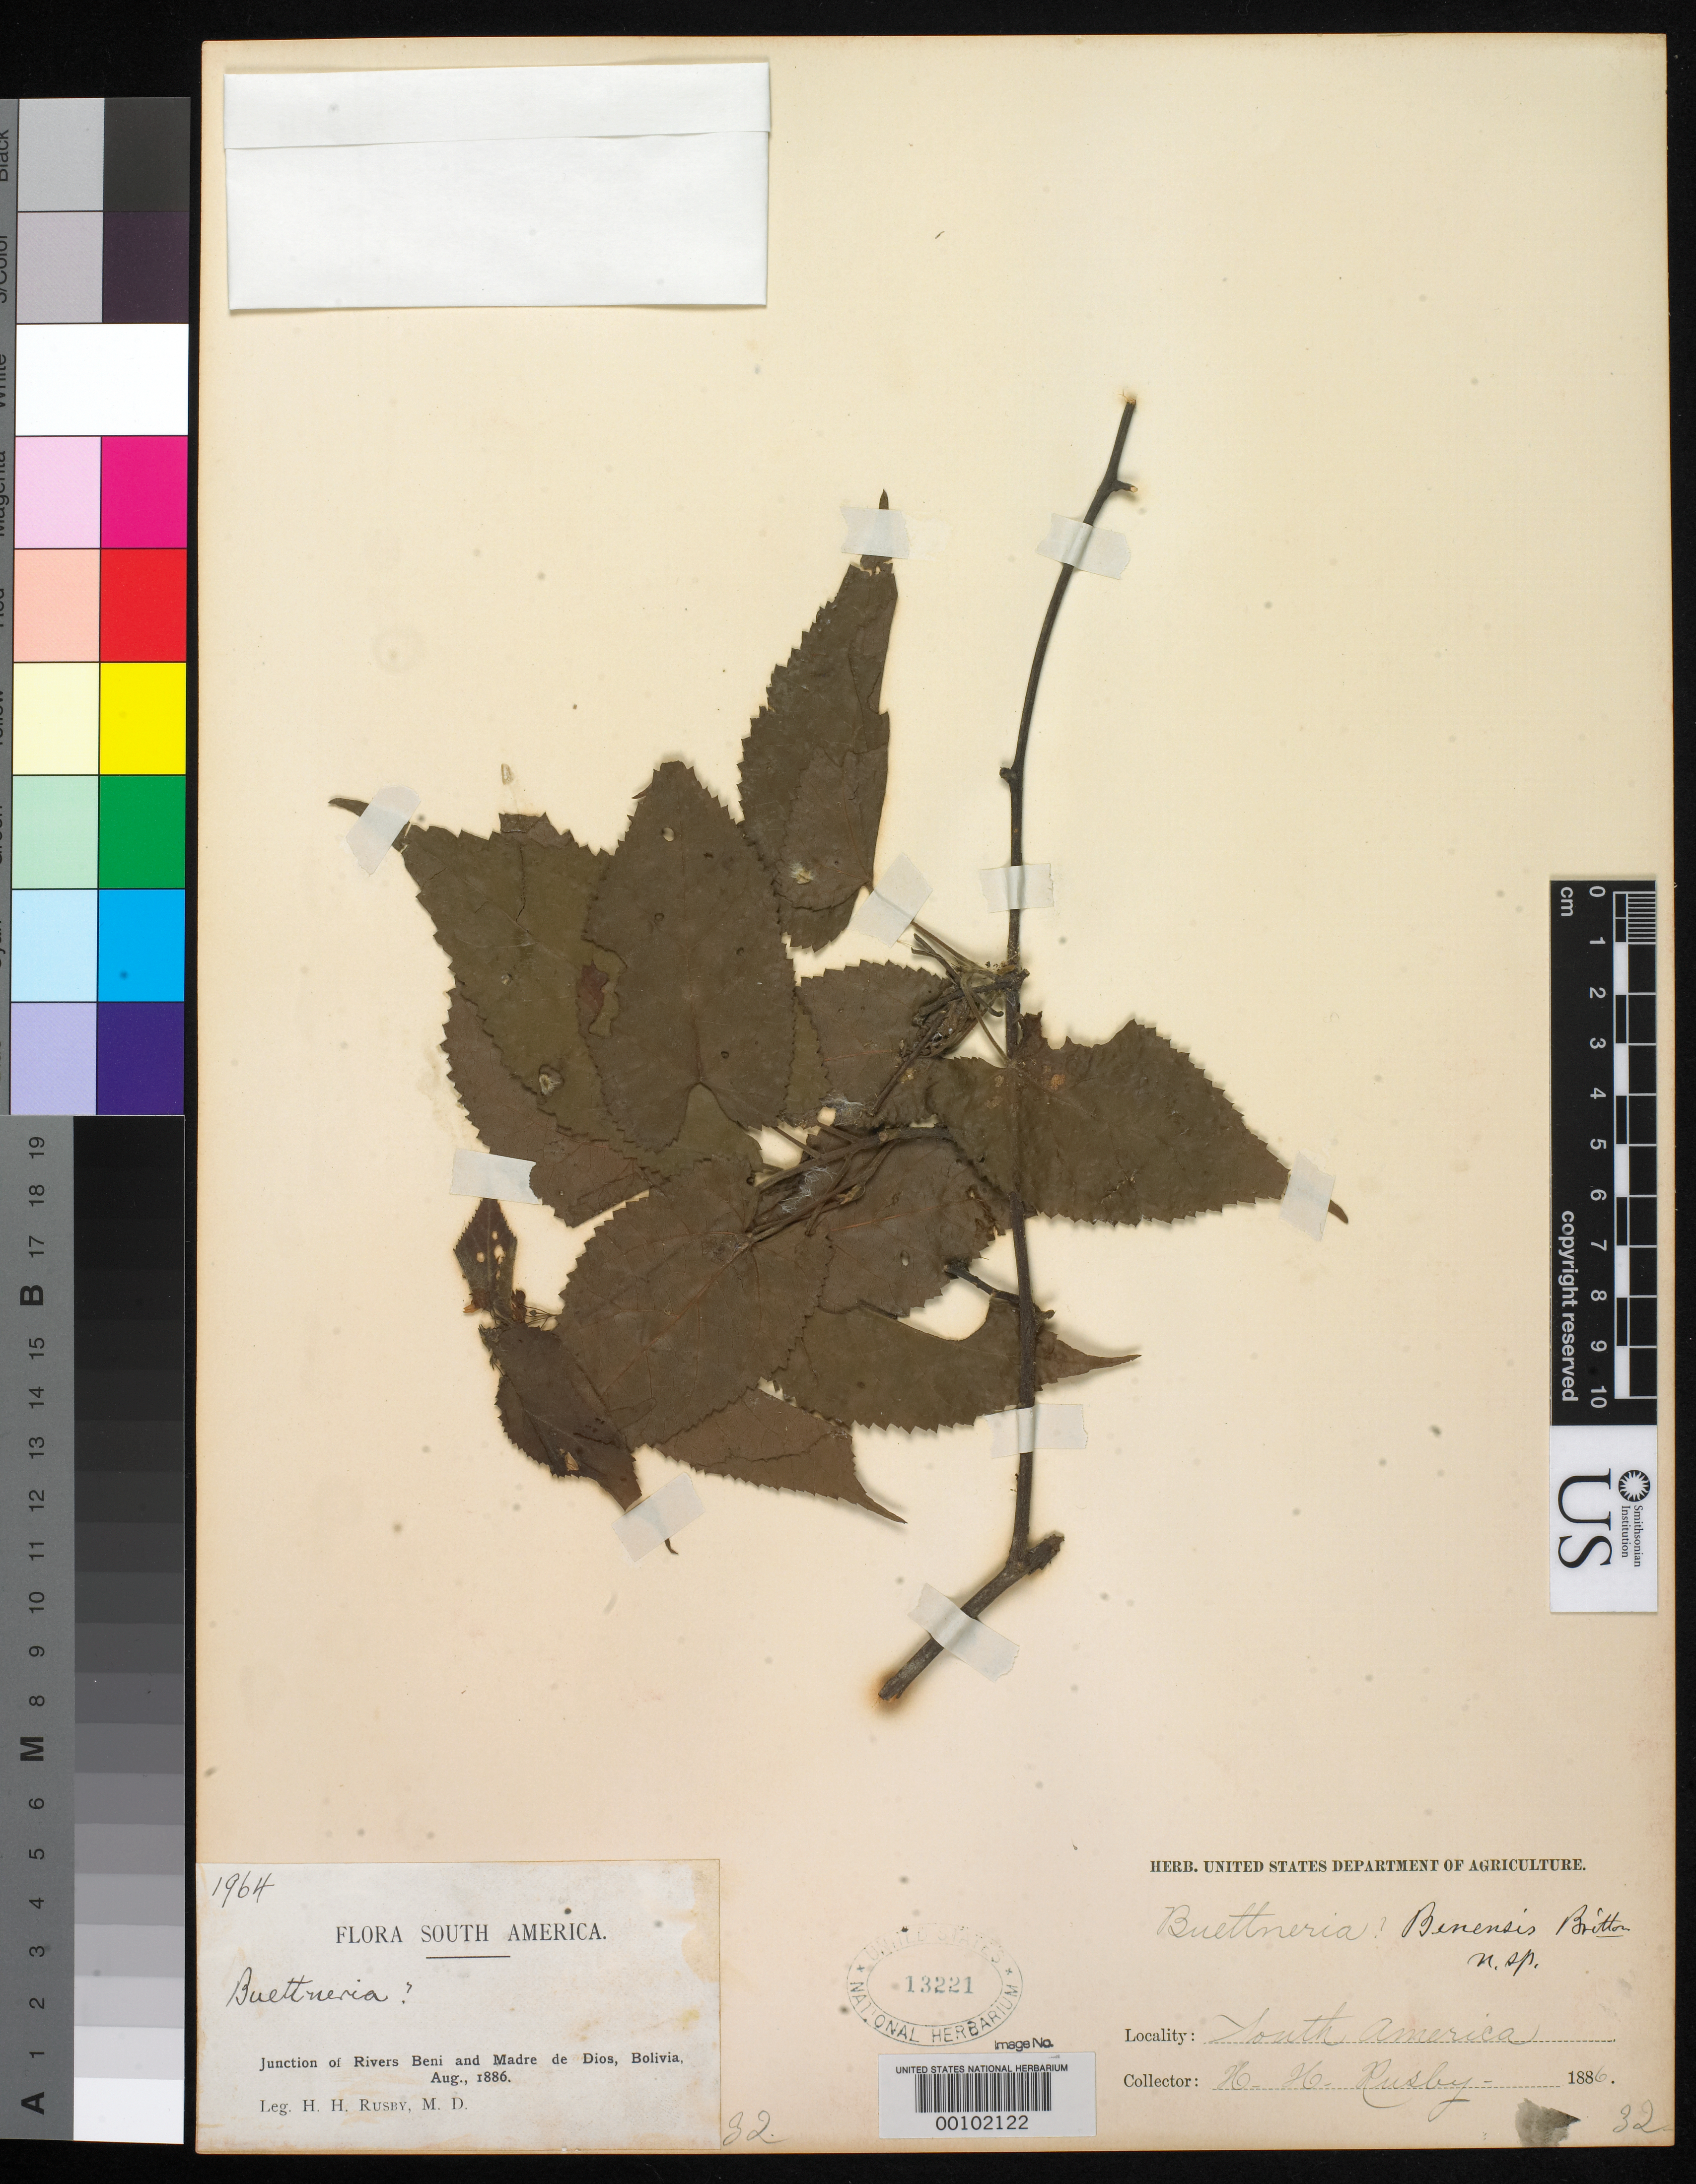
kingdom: Plantae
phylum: Tracheophyta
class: Magnoliopsida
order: Malvales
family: Malvaceae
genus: Byttneria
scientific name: Byttneria benensis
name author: Britton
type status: Isotype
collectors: H. H. Rusby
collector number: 1964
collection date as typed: Aug., 1886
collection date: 1886-08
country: Bolivia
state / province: Beni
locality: Junction of Rivers Beni and Madre de Dios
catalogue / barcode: US 13221